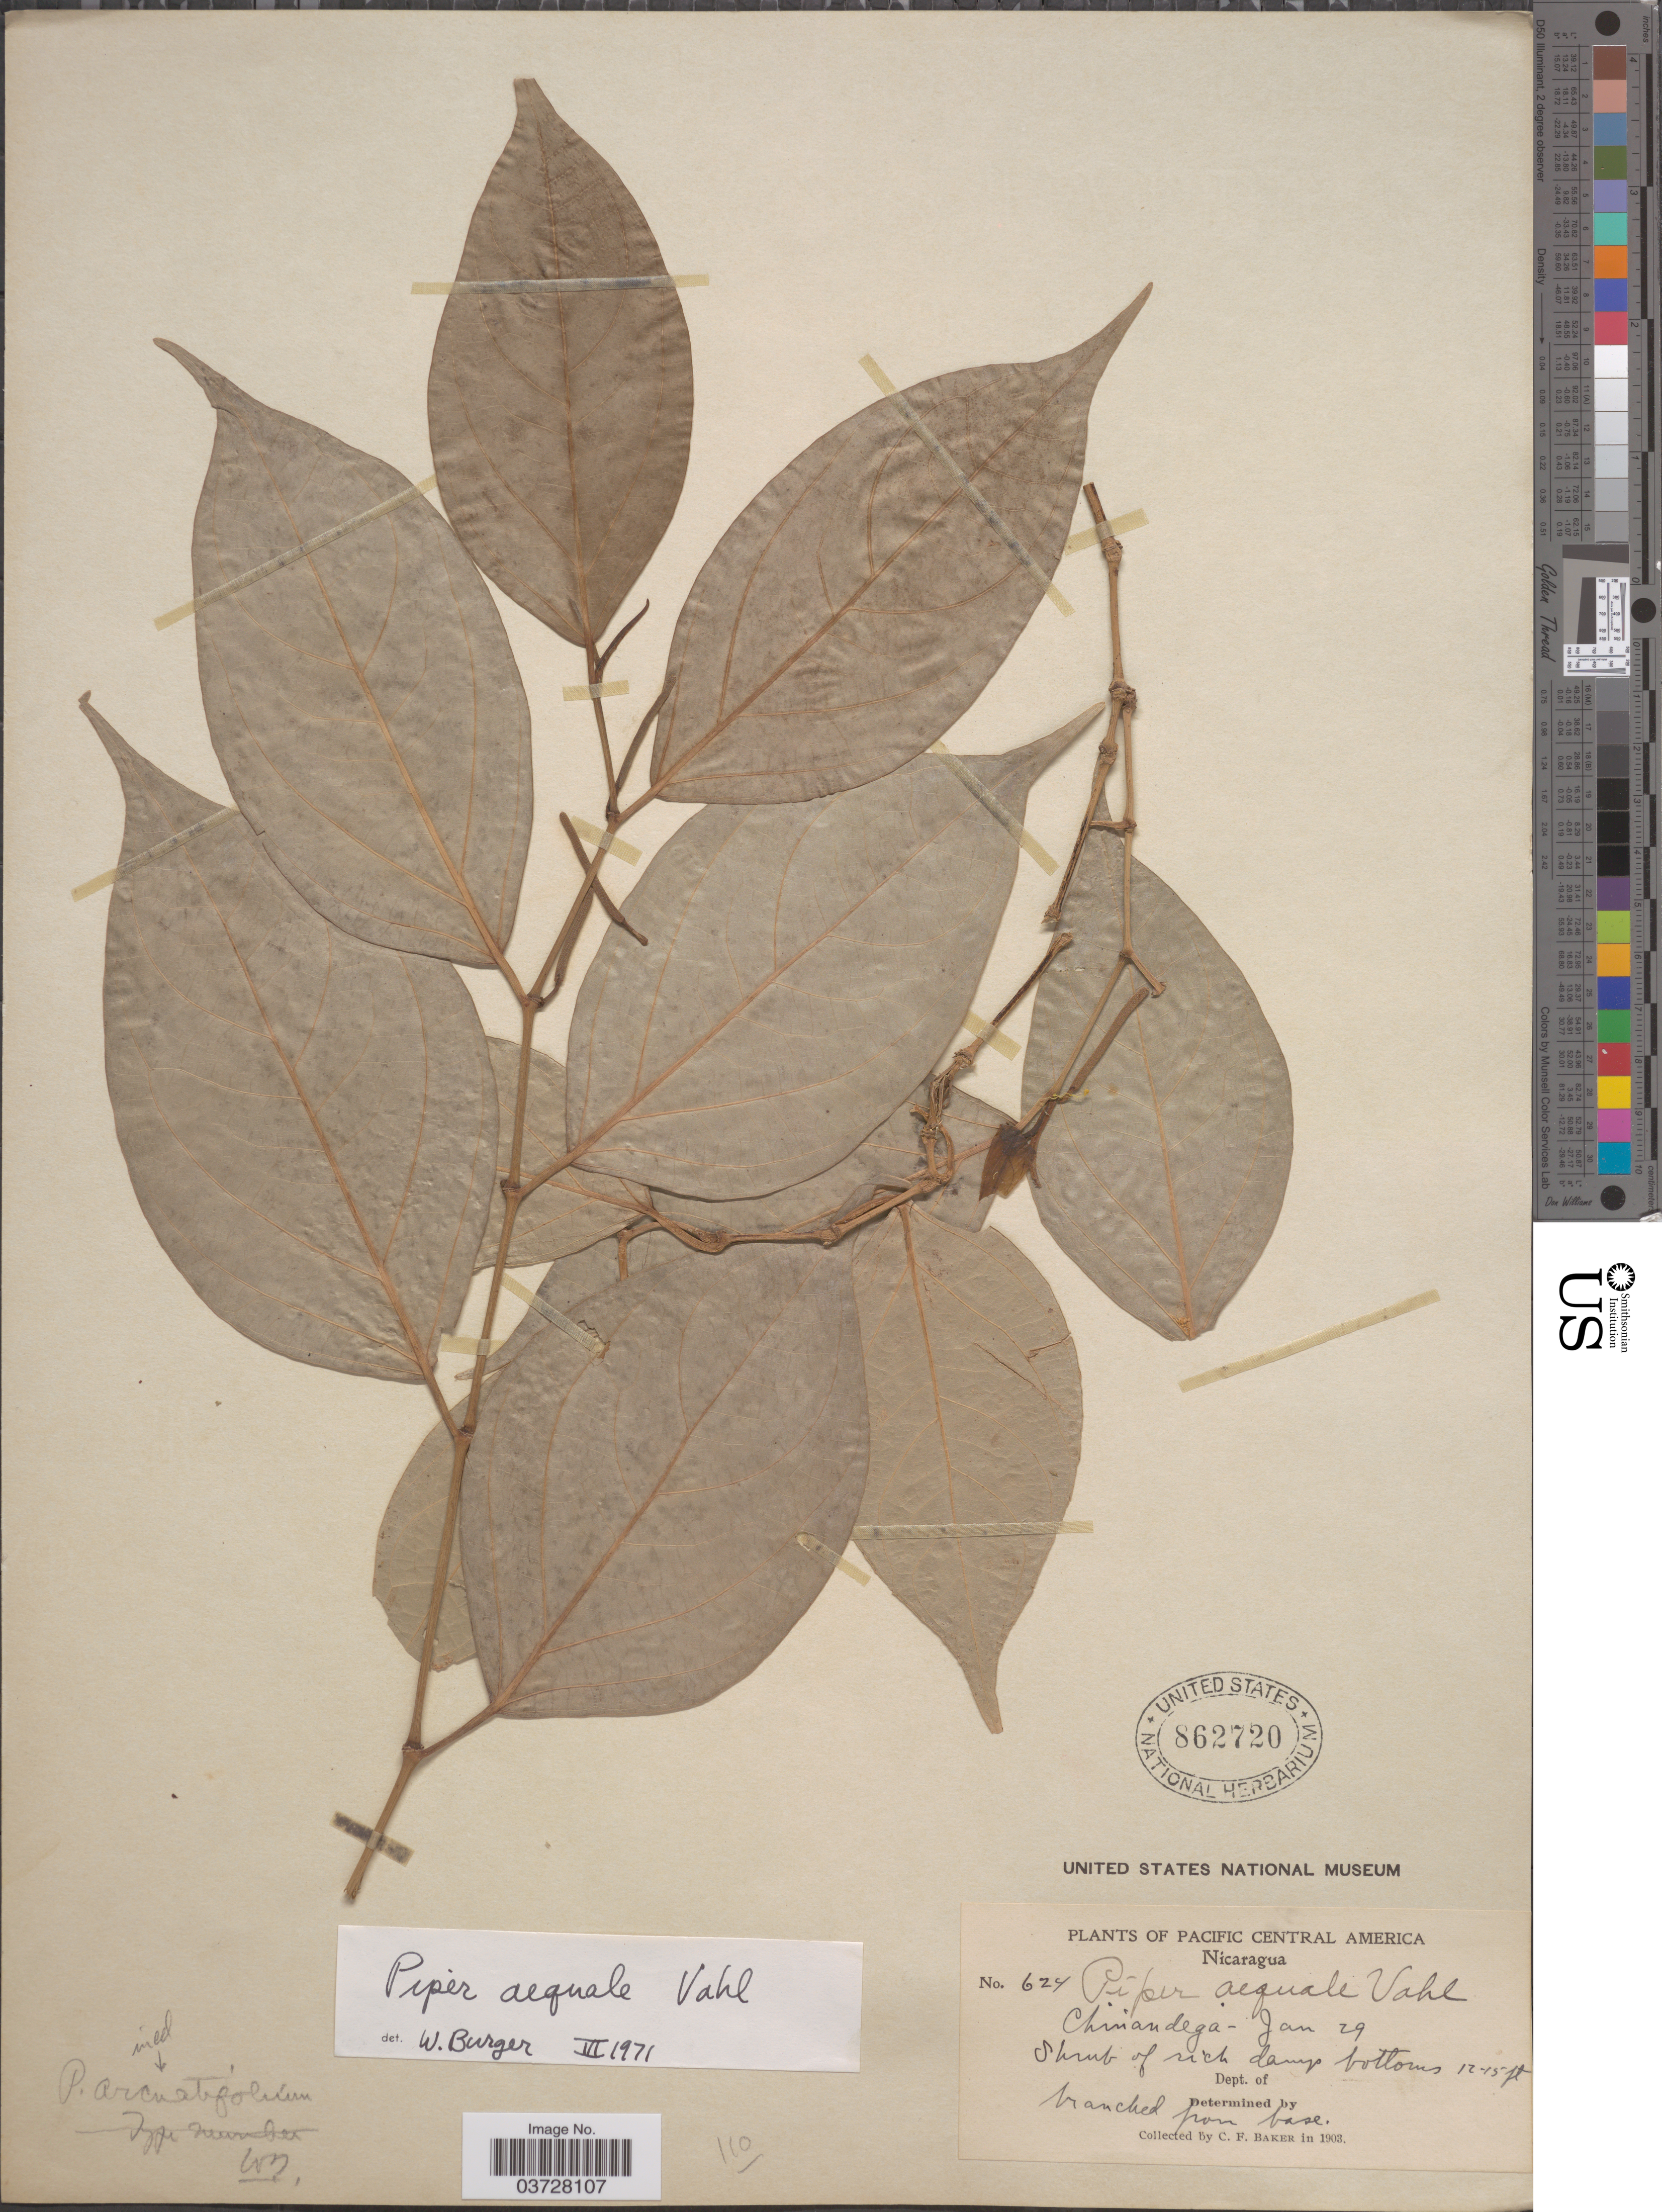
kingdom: Plantae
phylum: Tracheophyta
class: Magnoliopsida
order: Piperales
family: Piperaceae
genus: Piper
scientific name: Piper aequale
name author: Vahl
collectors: C. F. Baker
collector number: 624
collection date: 1903-01-29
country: Nicaragua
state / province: Chinandega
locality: Pacific Central America.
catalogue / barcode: US 862720